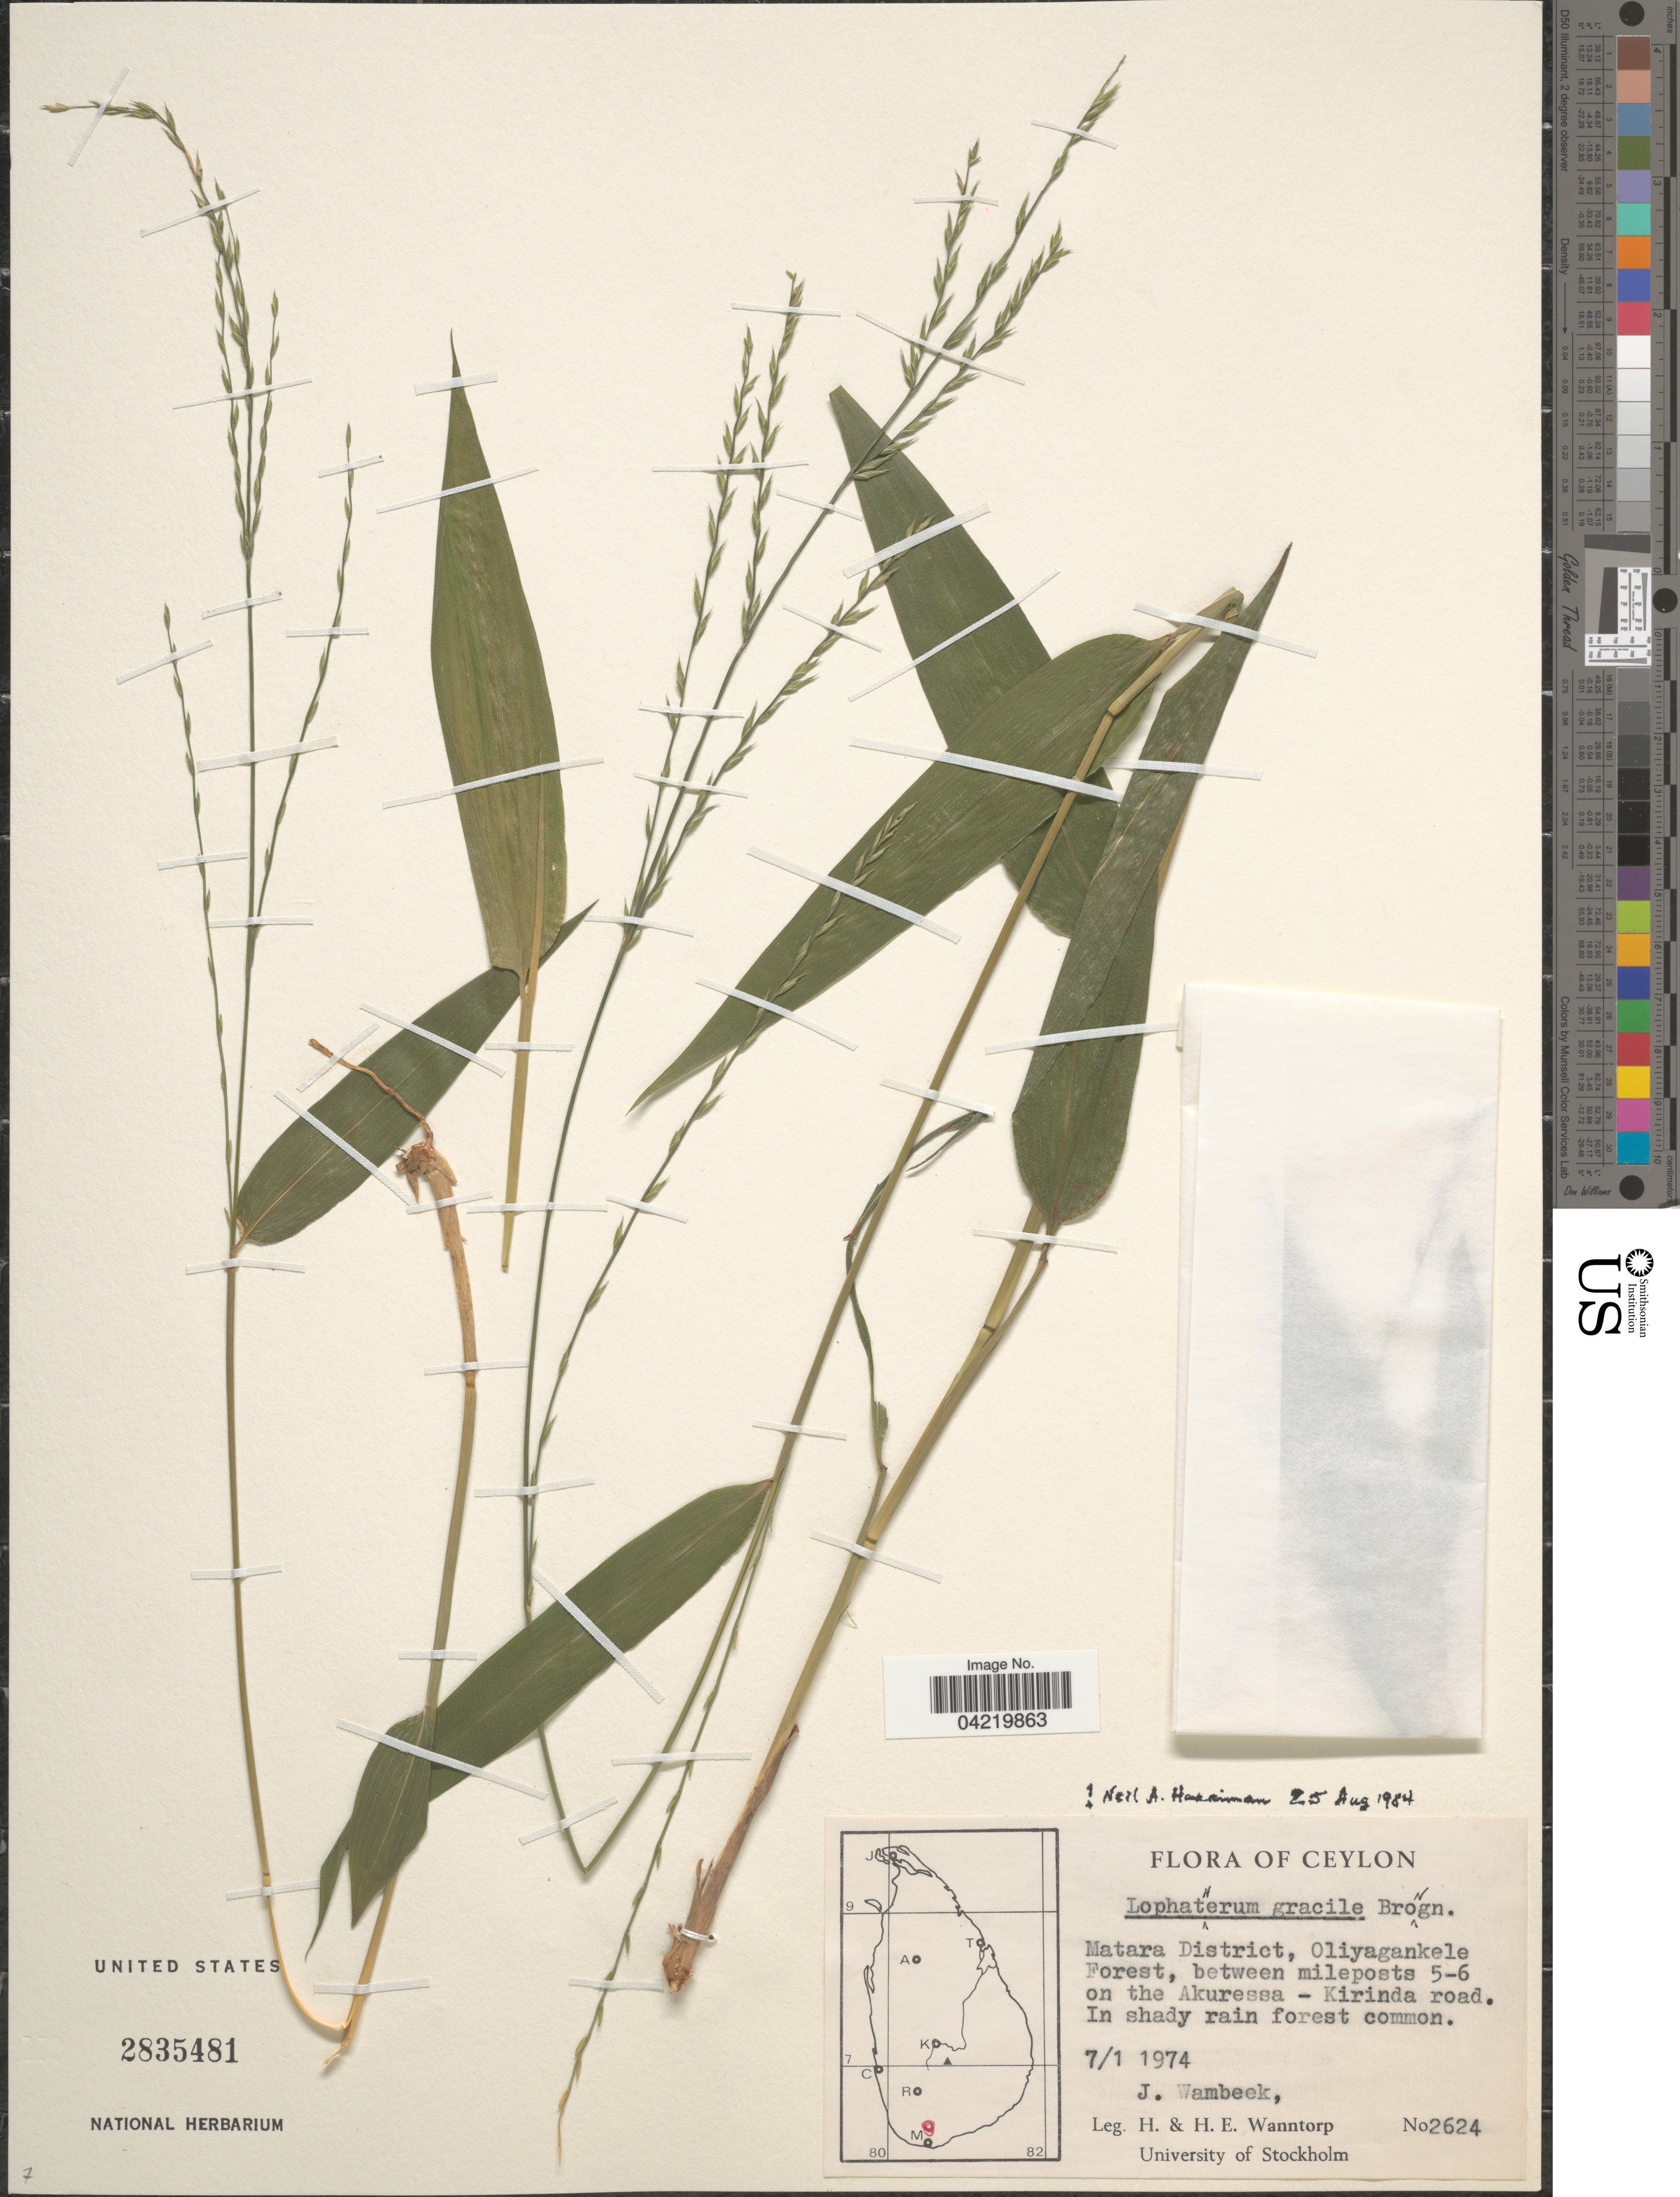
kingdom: Plantae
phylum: Tracheophyta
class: Liliopsida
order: Poales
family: Poaceae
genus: Lophatherum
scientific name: Lophatherum gracile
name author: Brongn.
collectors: J. Wambeek, H. Wanntorp & H. Wanntorp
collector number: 2624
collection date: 1974-01-07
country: Sri Lanka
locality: Ceylon. Matara District, Oliyagankele Forest, between mileposts 5-6 on the Akuressa - Kirinda road. In shady rain forest common.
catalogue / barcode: US 2835481